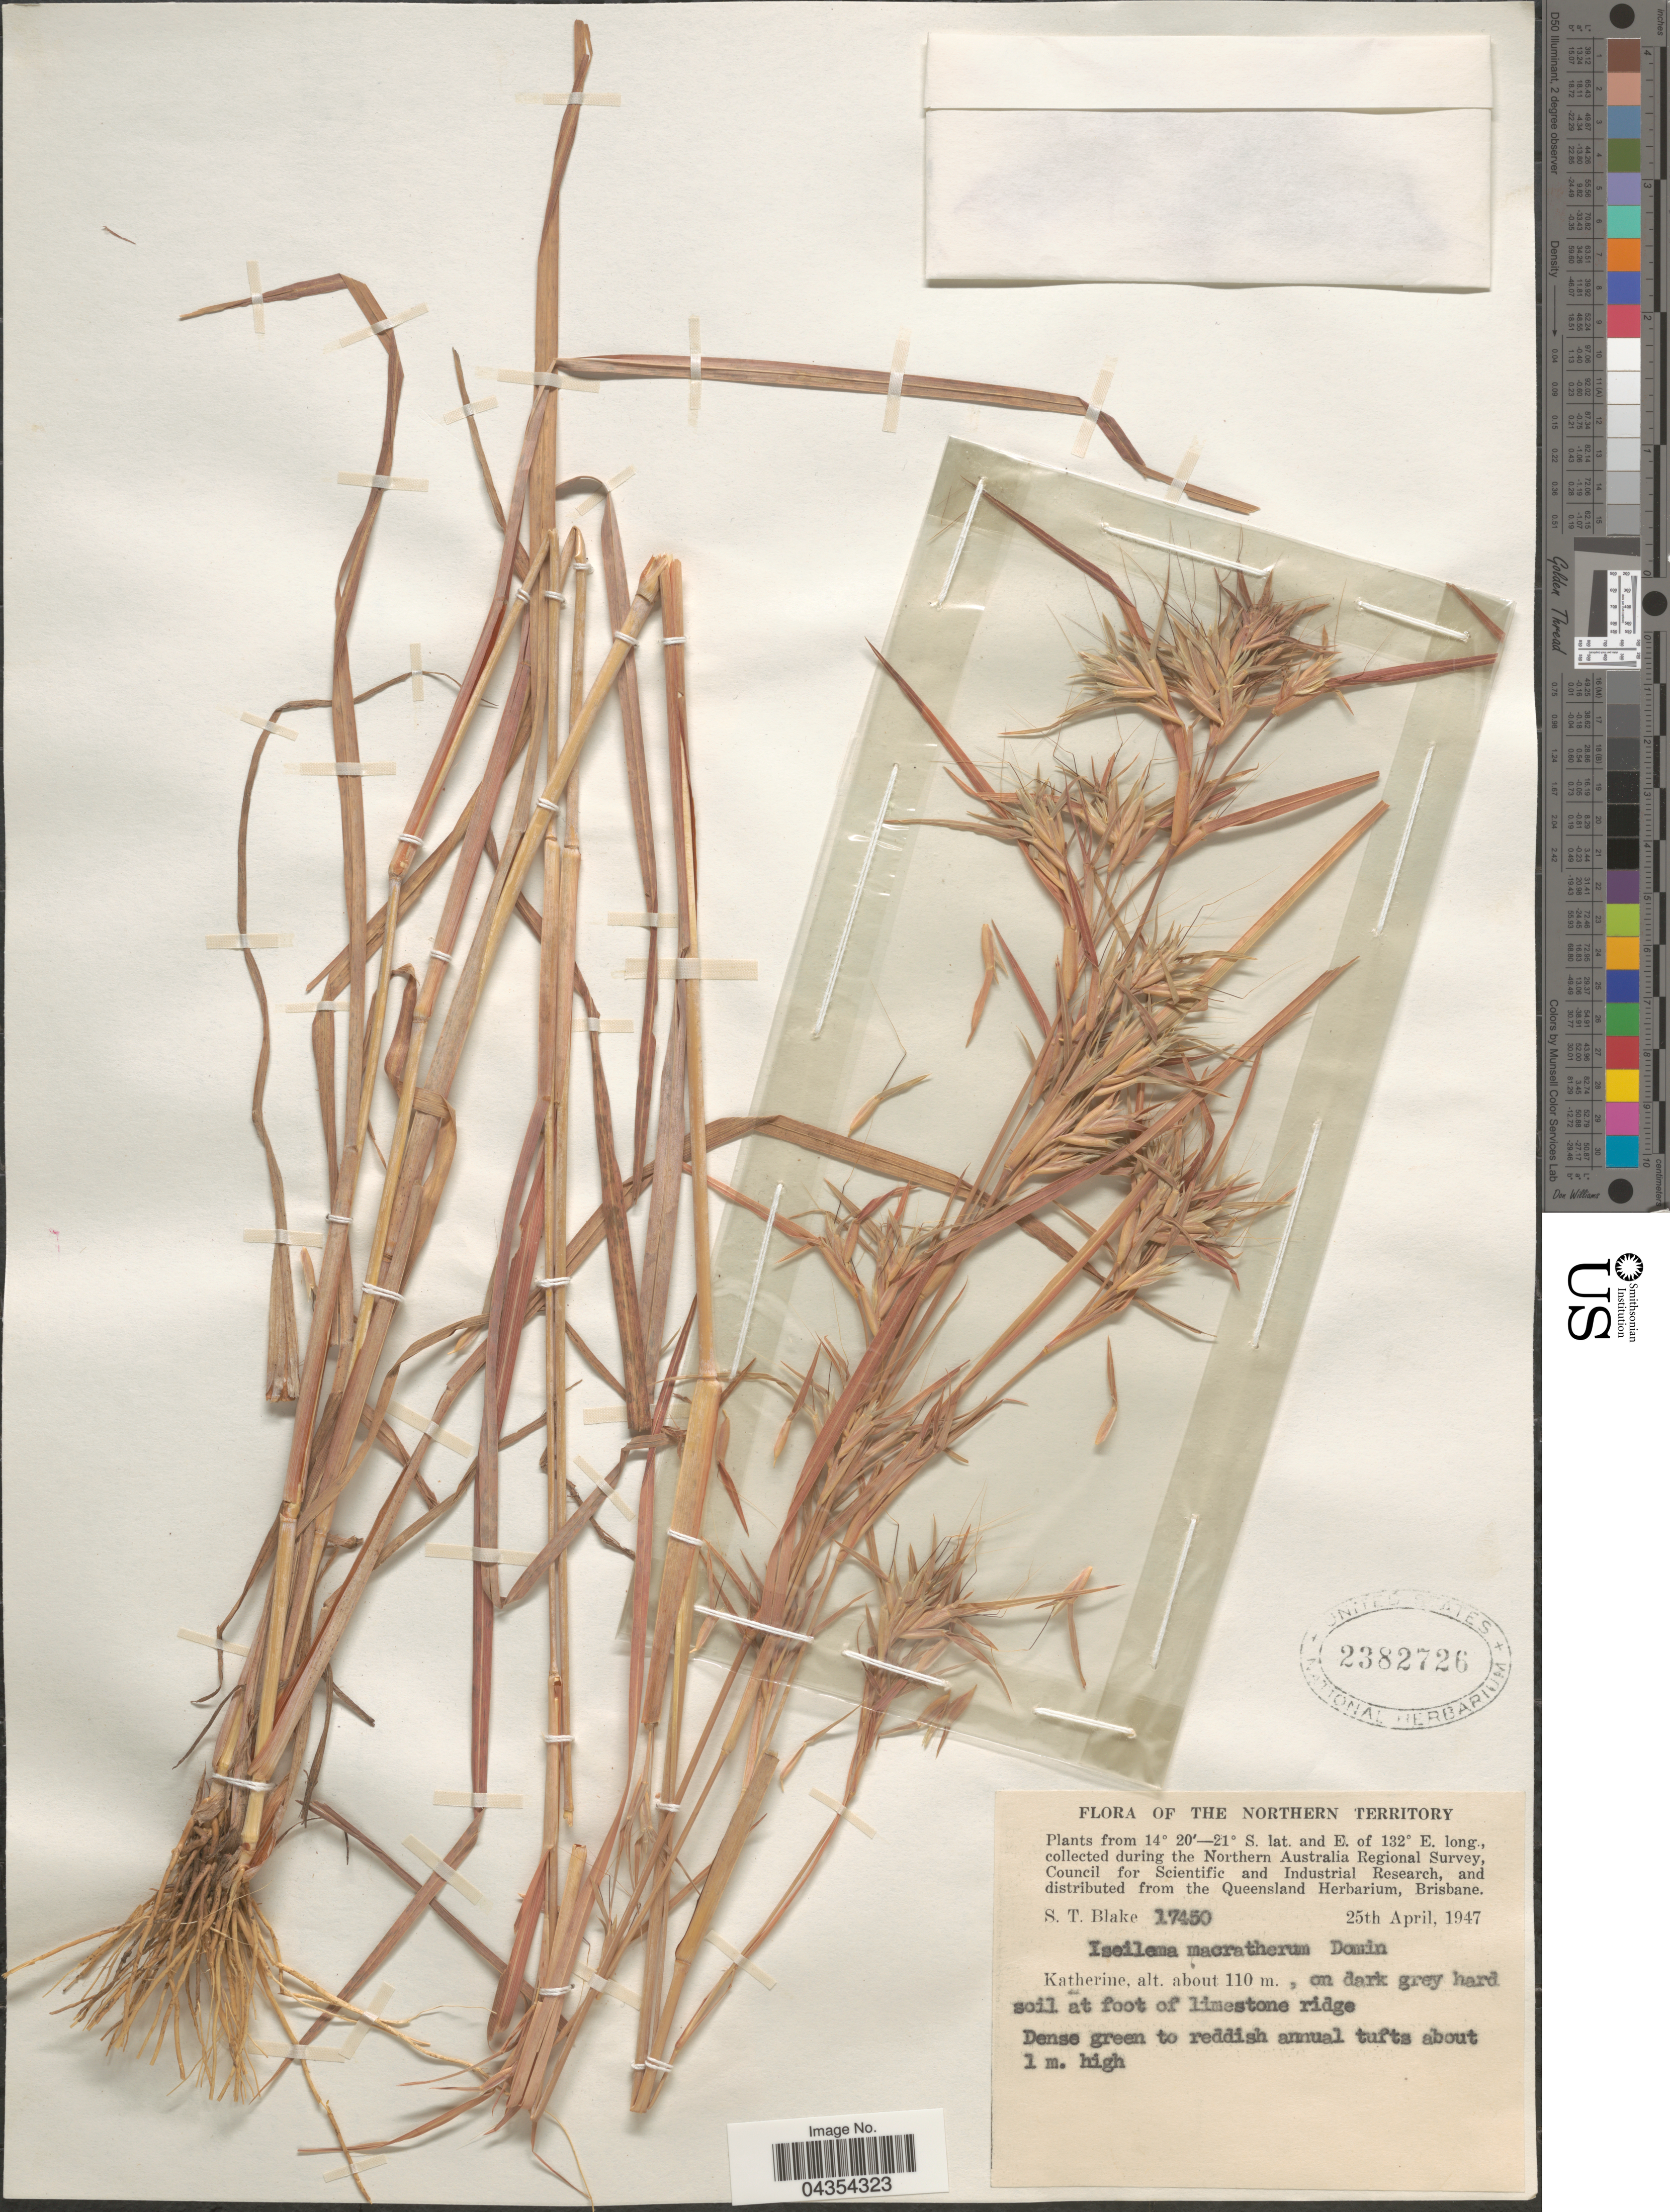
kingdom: Plantae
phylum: Tracheophyta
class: Liliopsida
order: Poales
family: Poaceae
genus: Iseilema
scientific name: Iseilema macratherum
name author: Domin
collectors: S. T. Blake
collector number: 17450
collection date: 1947-04-25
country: Australia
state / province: Northern Territory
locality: The Northern Australia Regional Survey. Katherine.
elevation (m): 110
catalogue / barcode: US 2382726